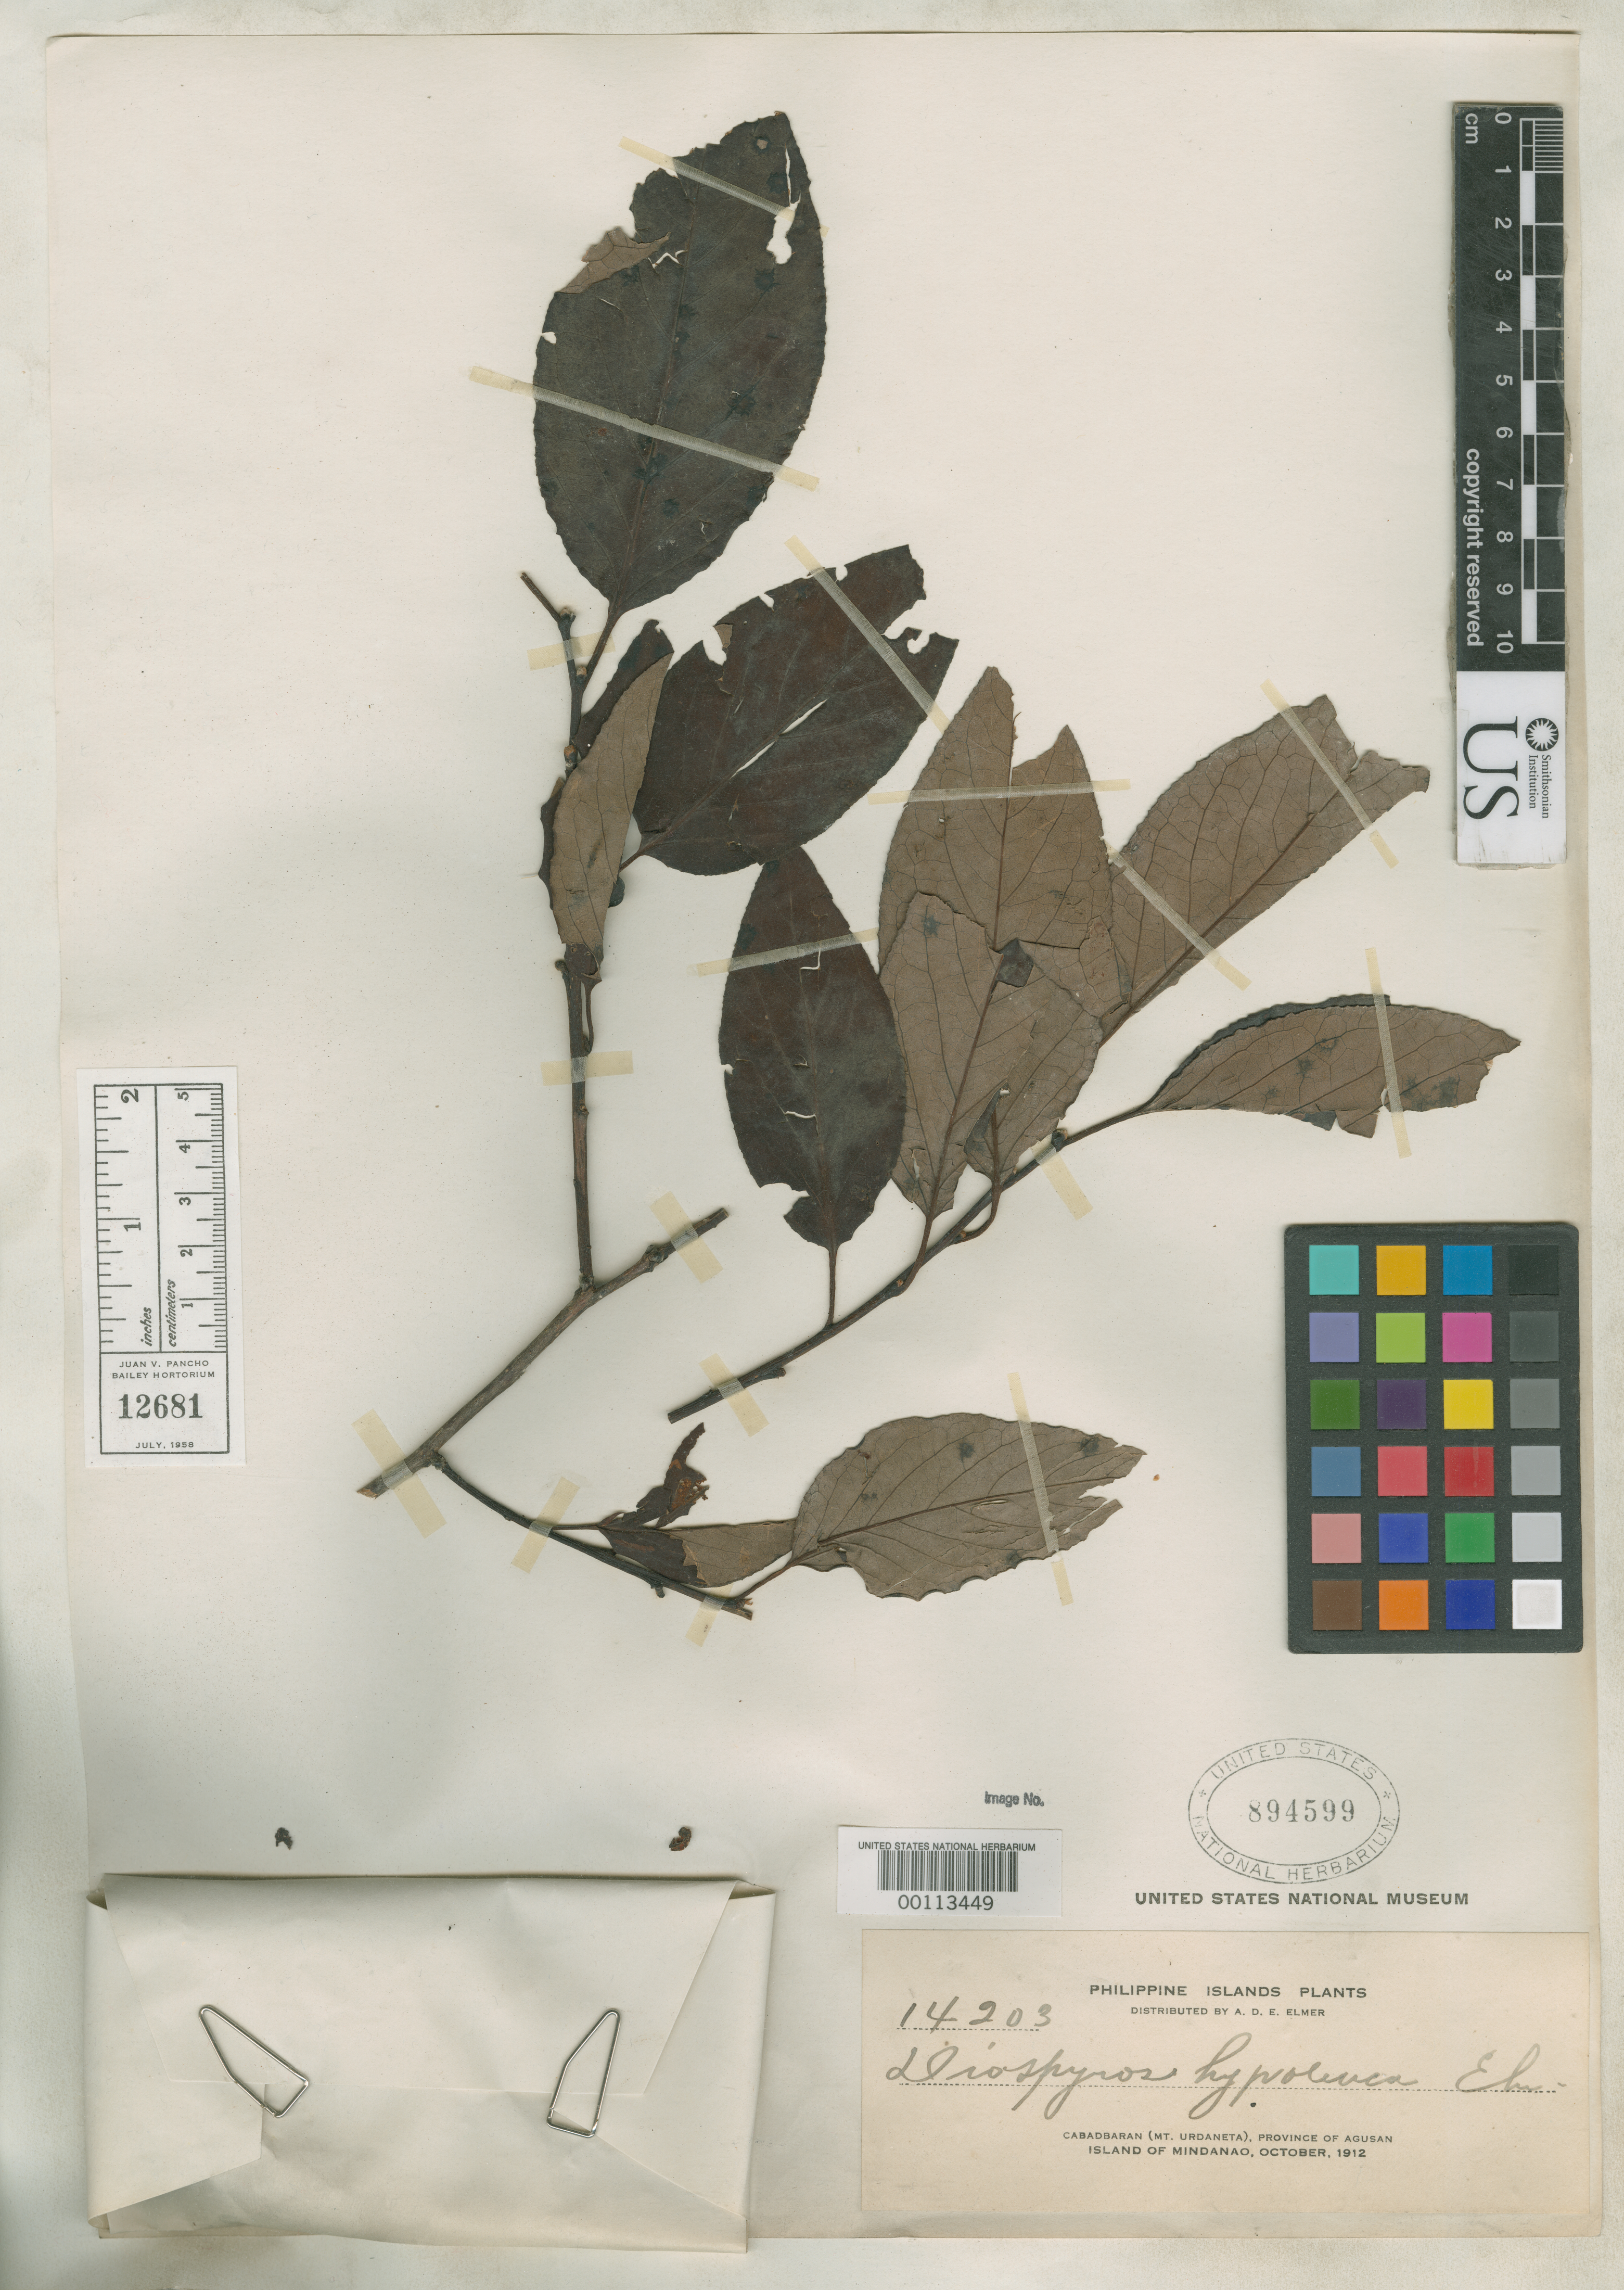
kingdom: Plantae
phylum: Tracheophyta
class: Magnoliopsida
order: Ericales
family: Ebenaceae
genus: Diospyros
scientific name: Diospyros hypoleuca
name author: Elmer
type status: Isotype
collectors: A. D. E. Elmer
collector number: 14203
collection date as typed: Oct 1921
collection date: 1921-10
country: Philippines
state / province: Caraga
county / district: Agusan del Norte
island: Mindanao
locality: Cabadbaran, Mt. Urdaneta.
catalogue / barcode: US 894599